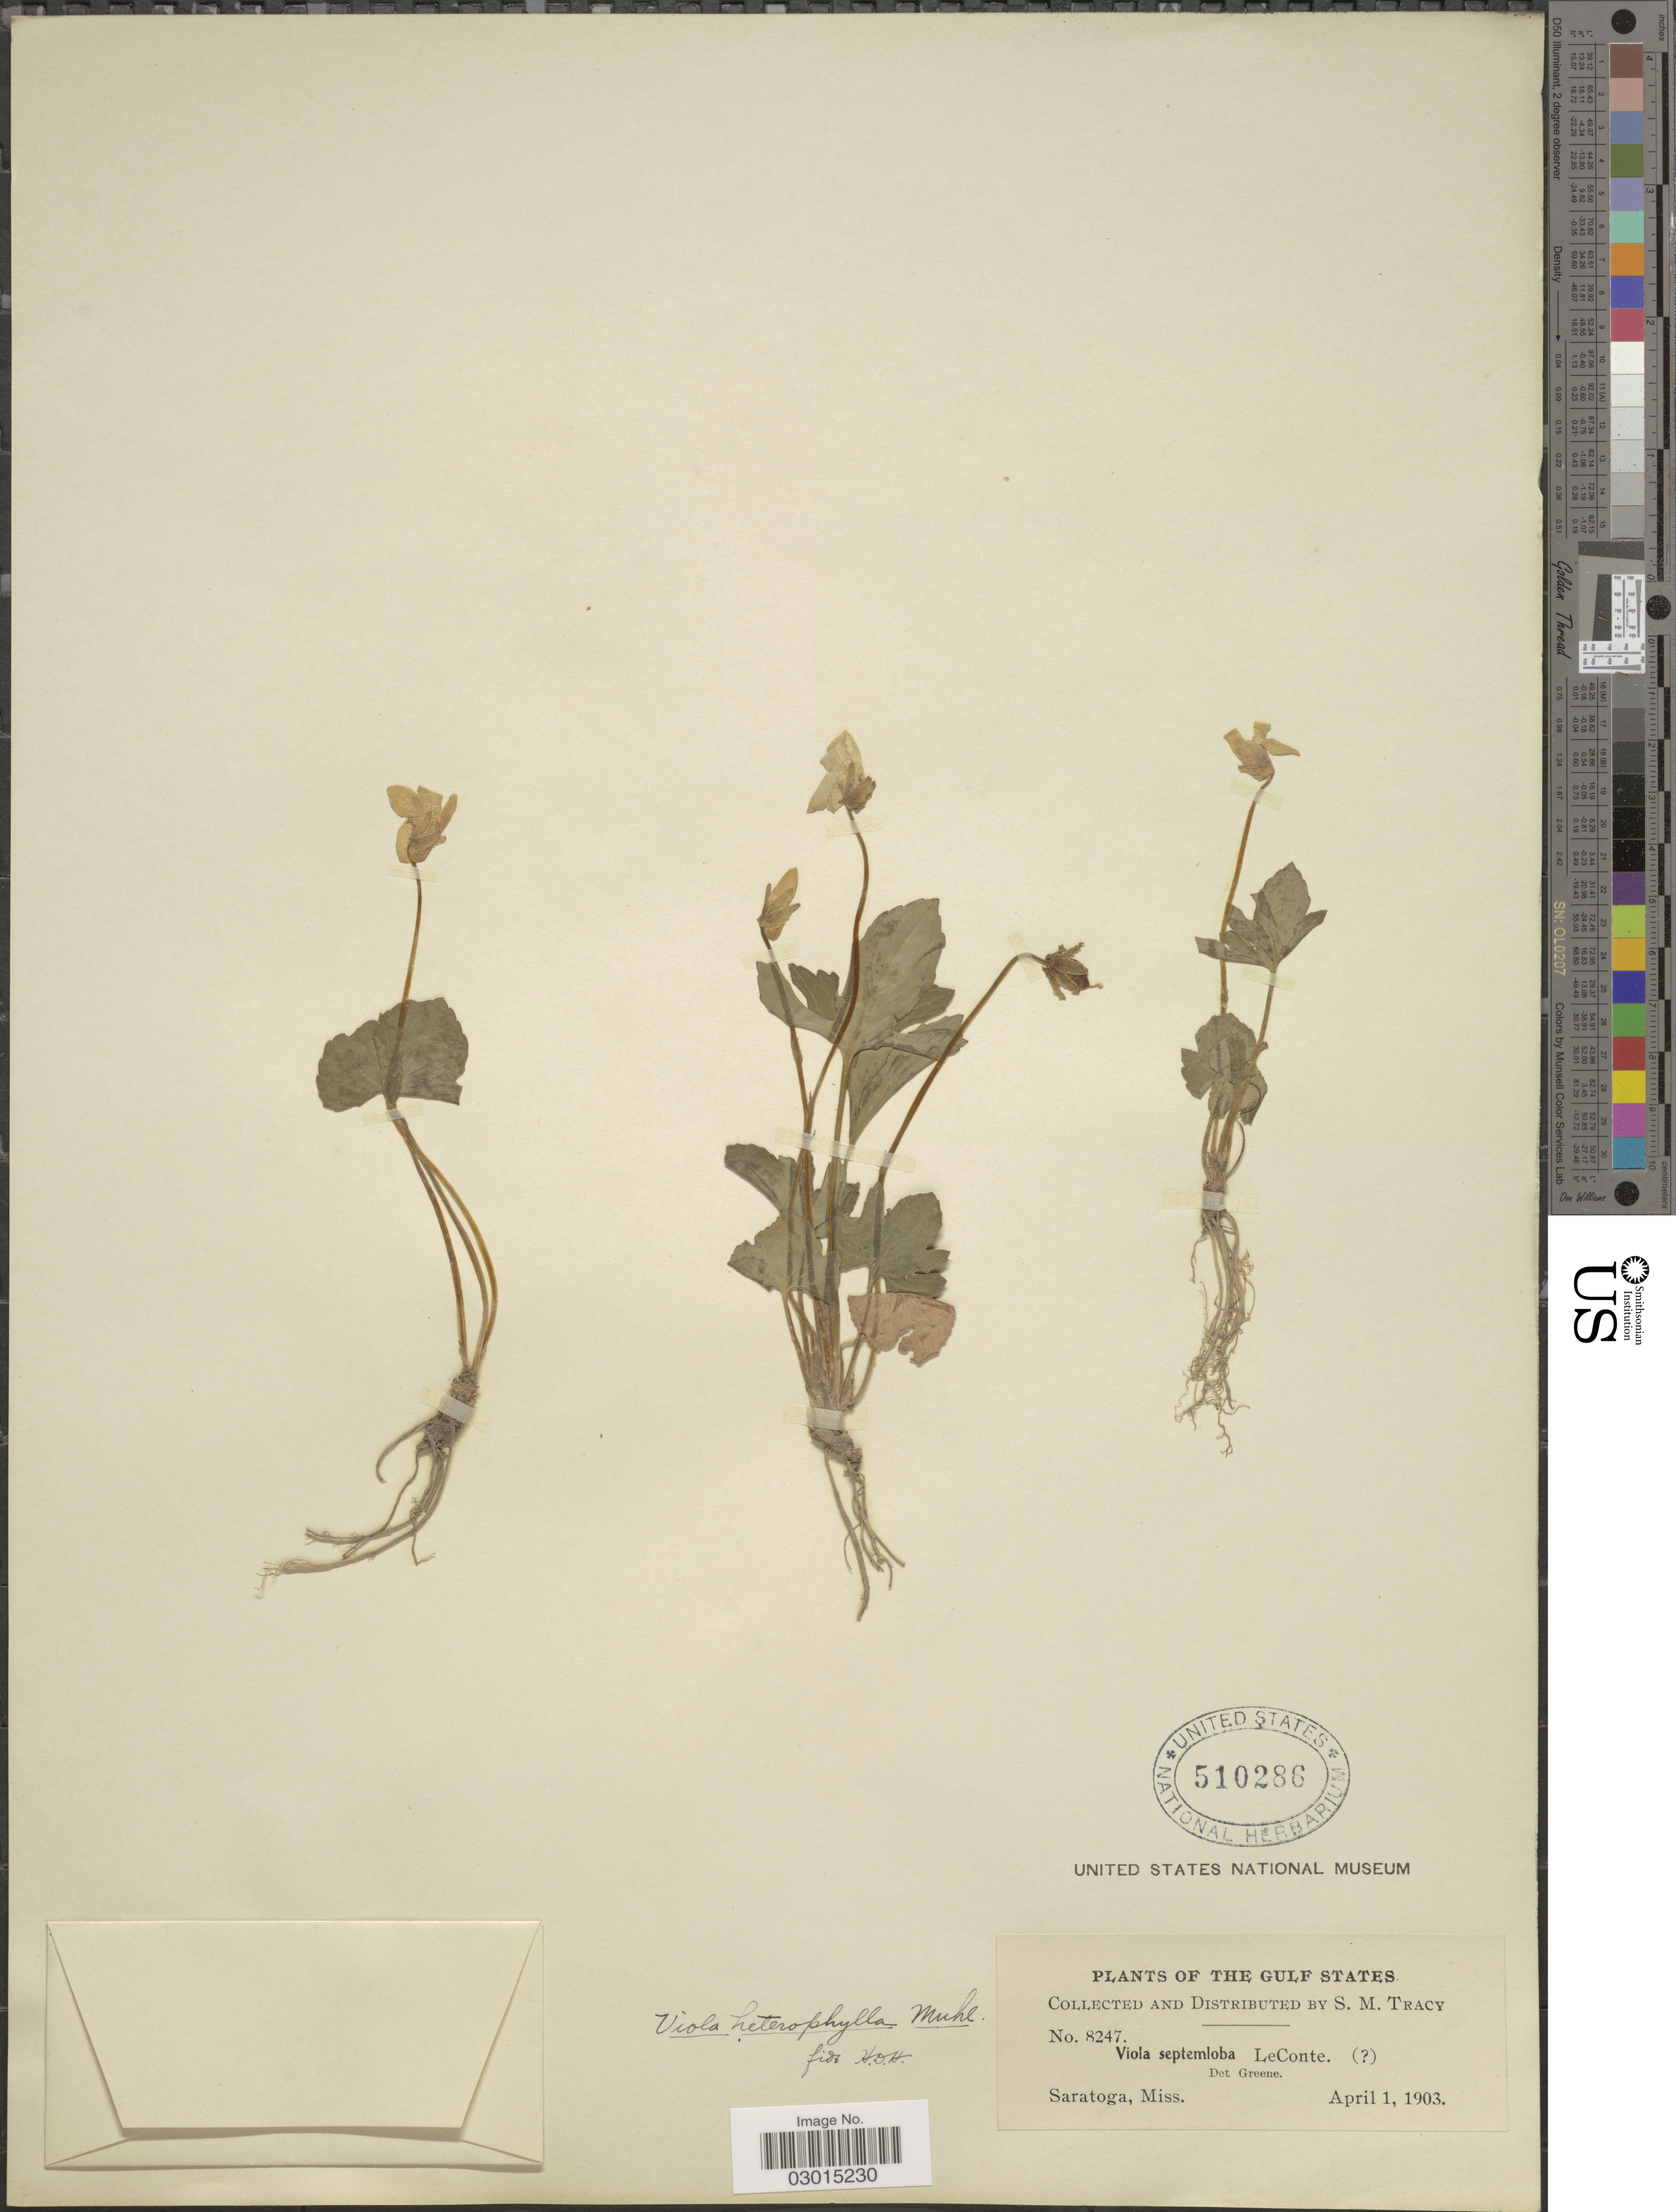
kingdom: Plantae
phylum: Tracheophyta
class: Magnoliopsida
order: Malpighiales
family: Violaceae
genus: Viola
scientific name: Viola heterophylla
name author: Muhl.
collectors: S. M. Tracy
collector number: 8247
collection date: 1903-04-01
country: United States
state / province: Mississippi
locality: Gulf States. Saratoga, Miss.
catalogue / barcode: US 510286